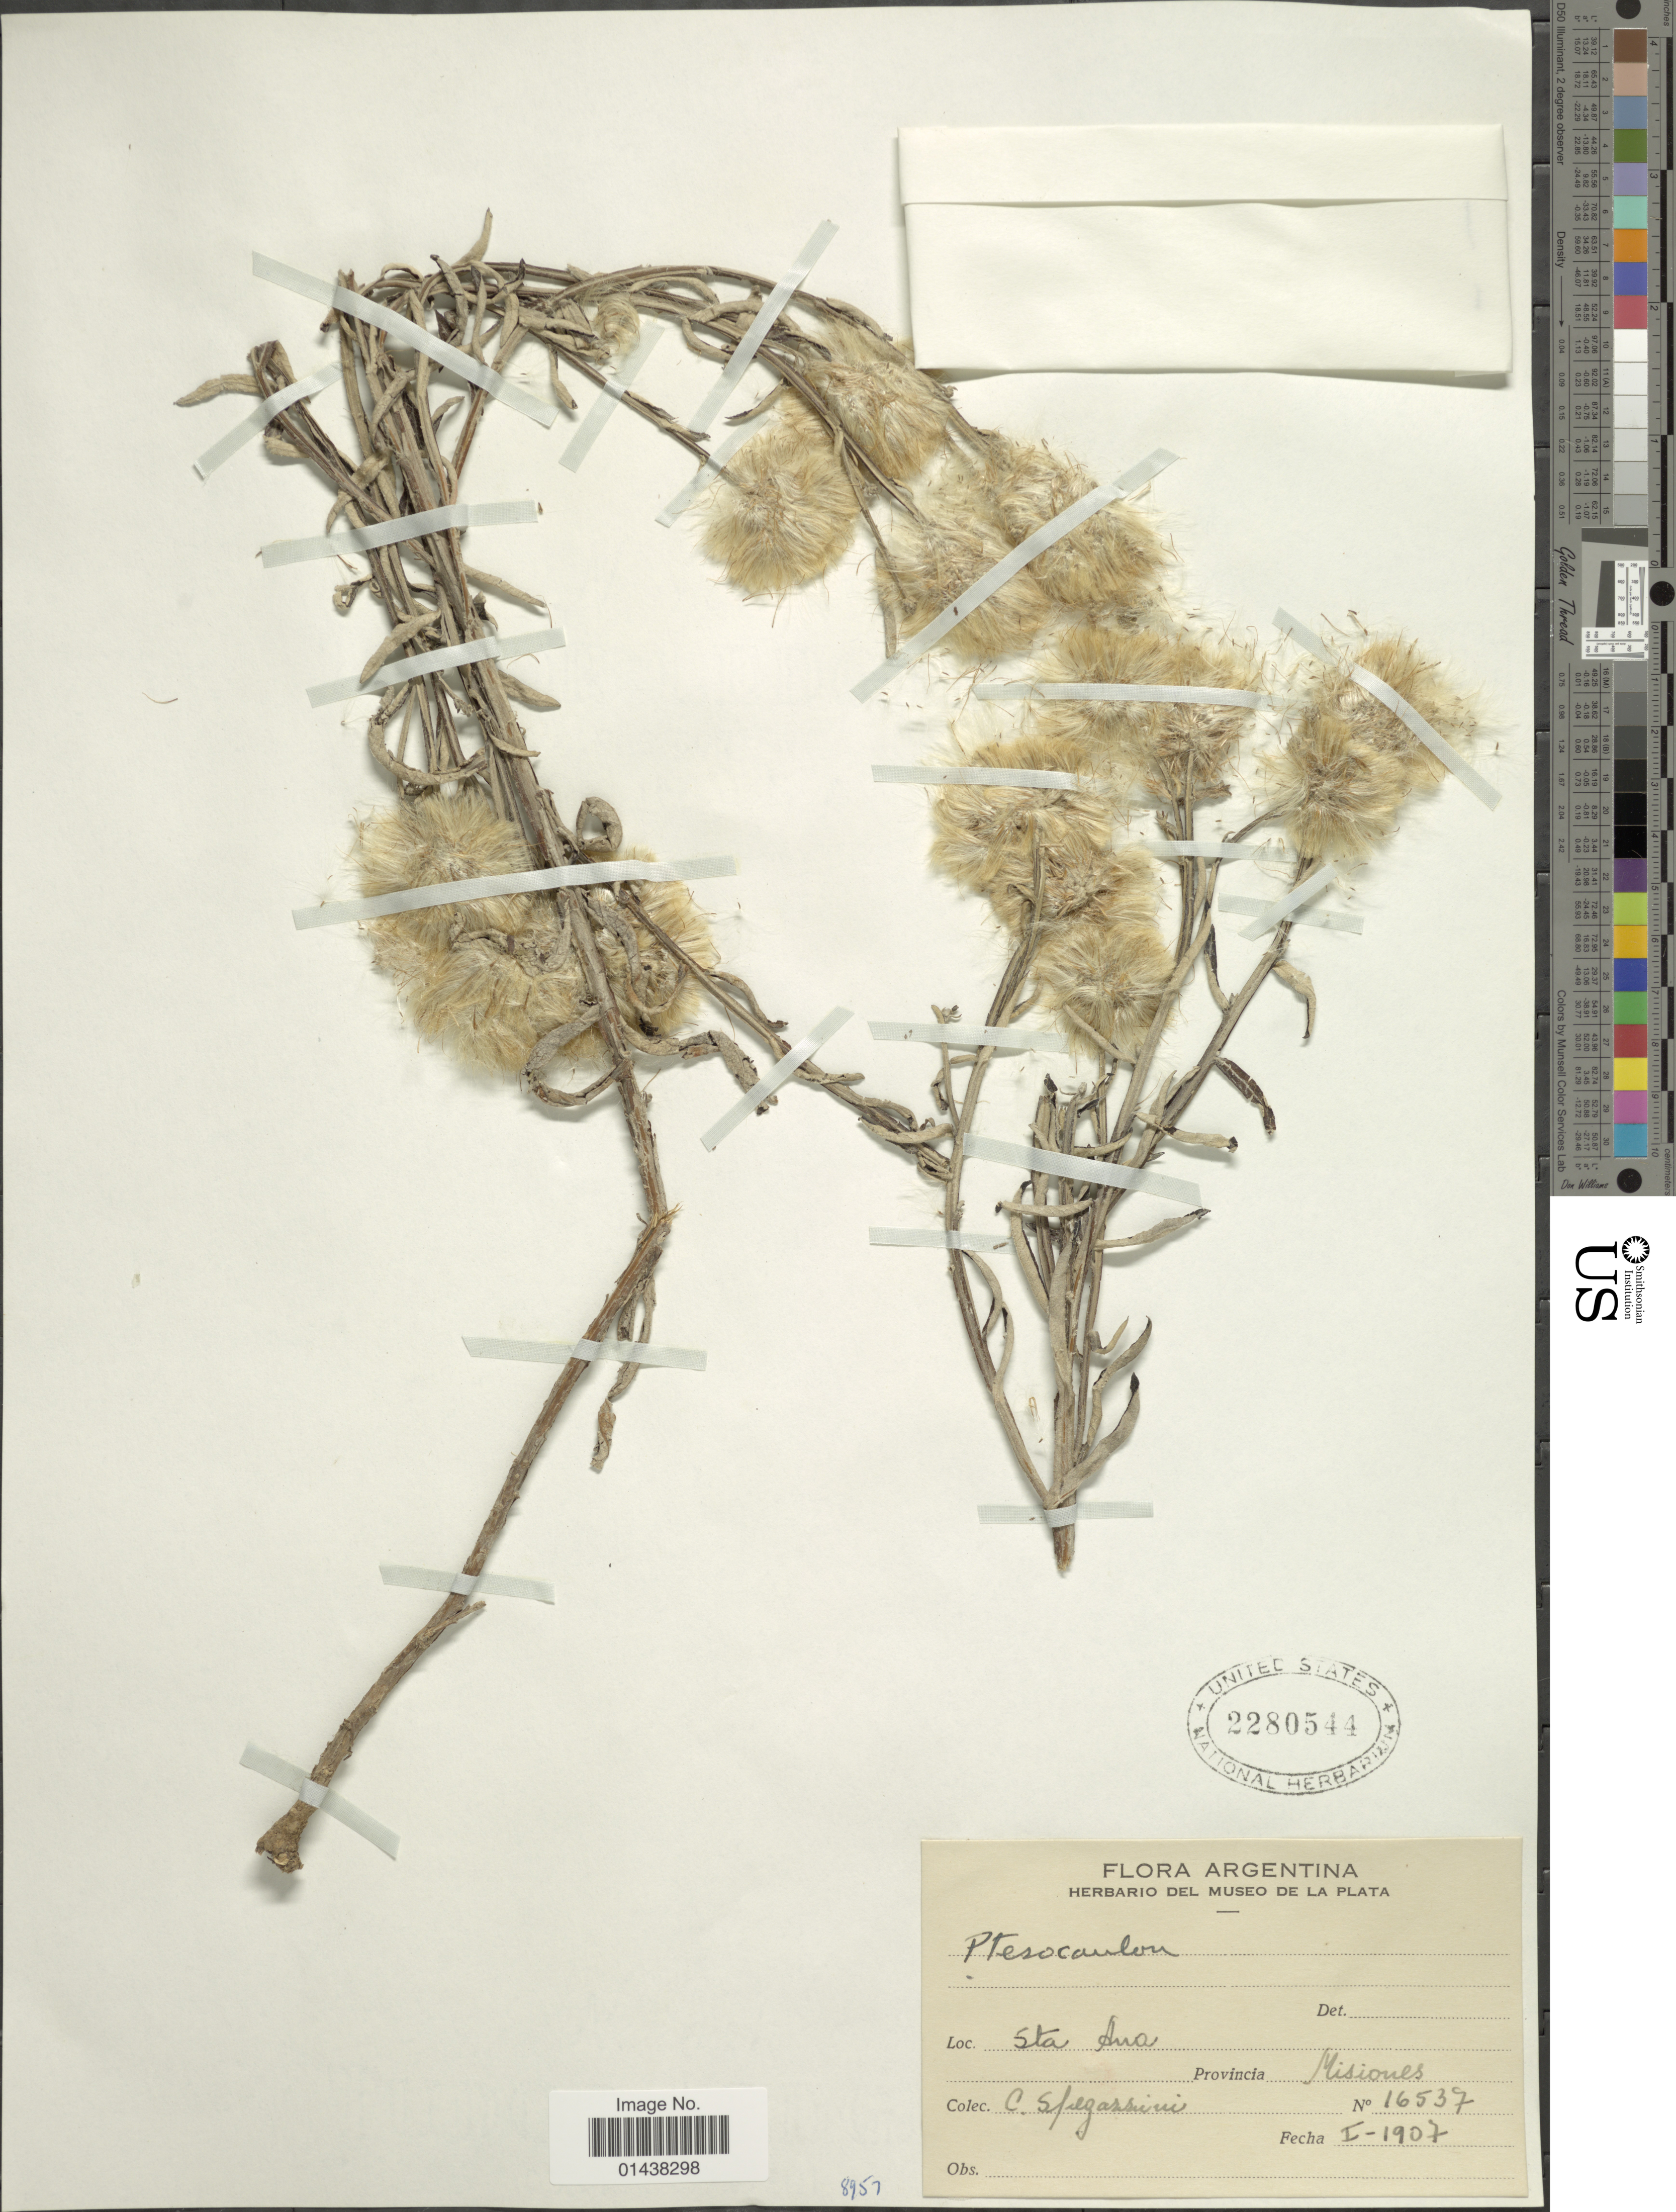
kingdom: Plantae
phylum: Tracheophyta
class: Magnoliopsida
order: Asterales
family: Asteraceae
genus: Pterocaulon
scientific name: Pterocaulon sp.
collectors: C. L. Spegazzini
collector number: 16537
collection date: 1907-01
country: Argentina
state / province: Misiones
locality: Sta. Ana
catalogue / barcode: US 2280544